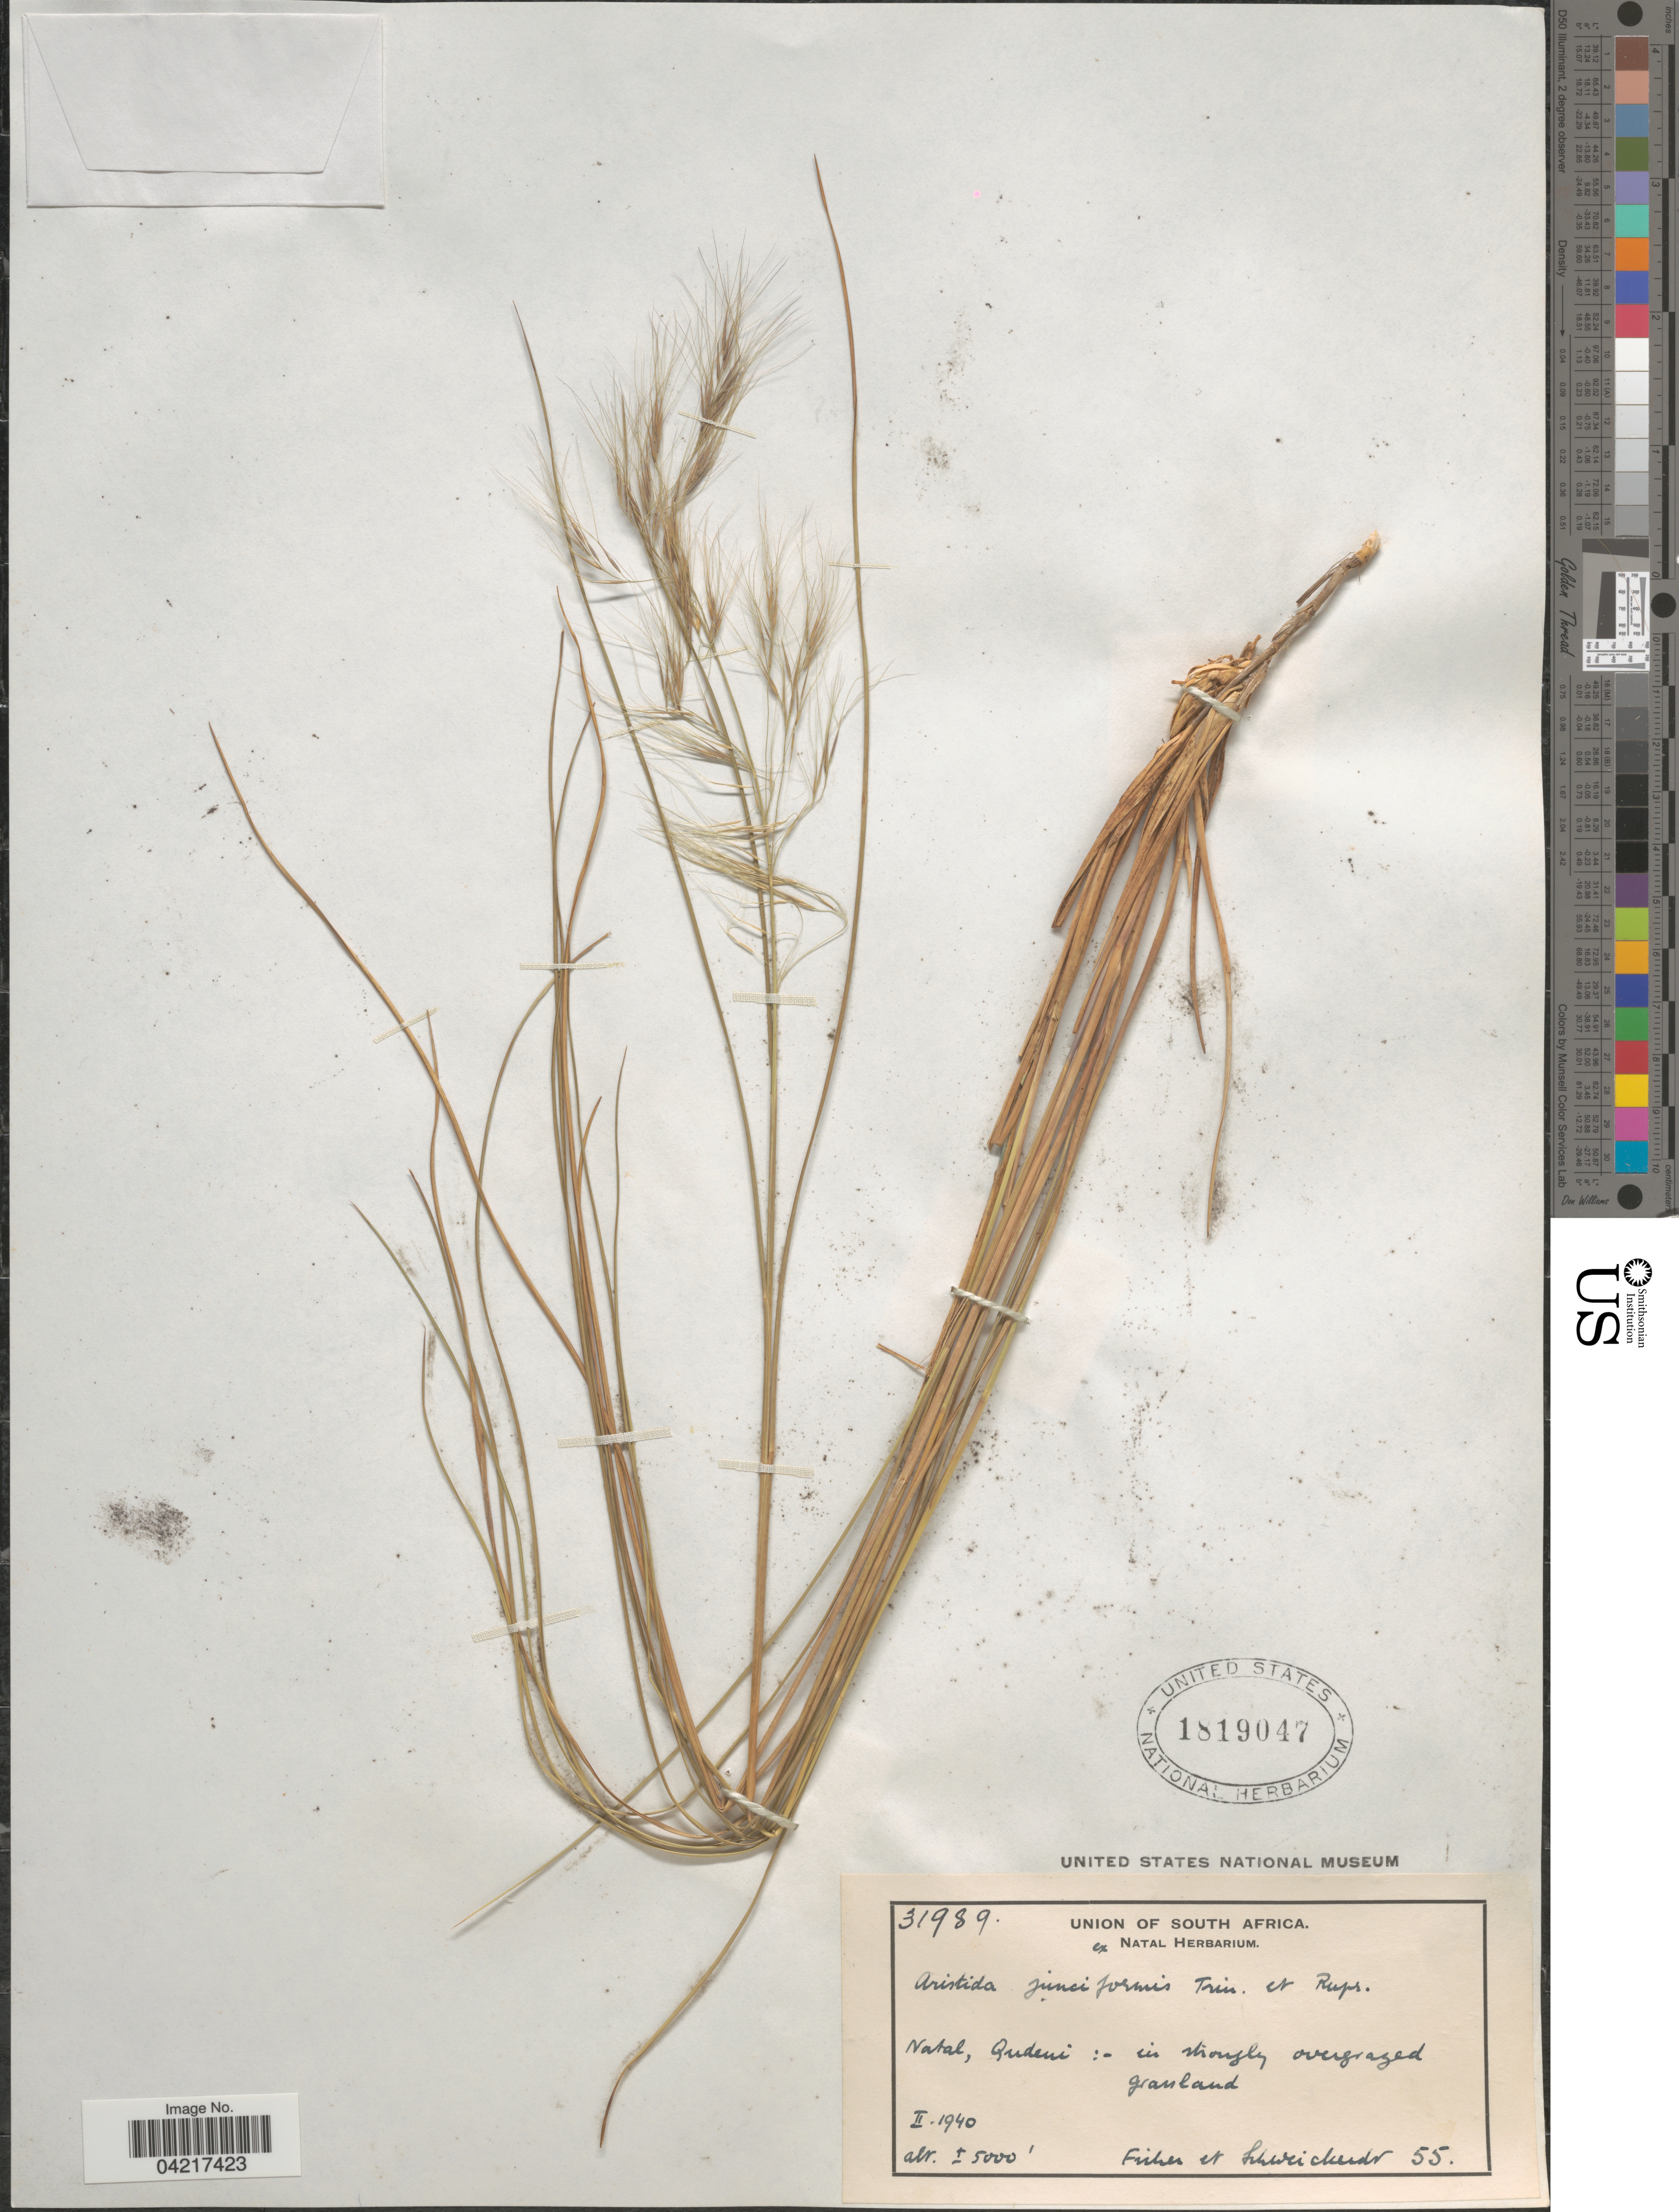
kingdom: Plantae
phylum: Tracheophyta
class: Liliopsida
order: Poales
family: Poaceae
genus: Aristida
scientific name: Aristida junciformis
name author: Trin. & Rupr.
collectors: Fisher & -. Schweickerdt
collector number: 55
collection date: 1940-02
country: South Africa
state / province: KwaZulu-Natal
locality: Union of South Africa. Natal, Qudeni.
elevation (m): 1524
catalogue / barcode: US 1819047